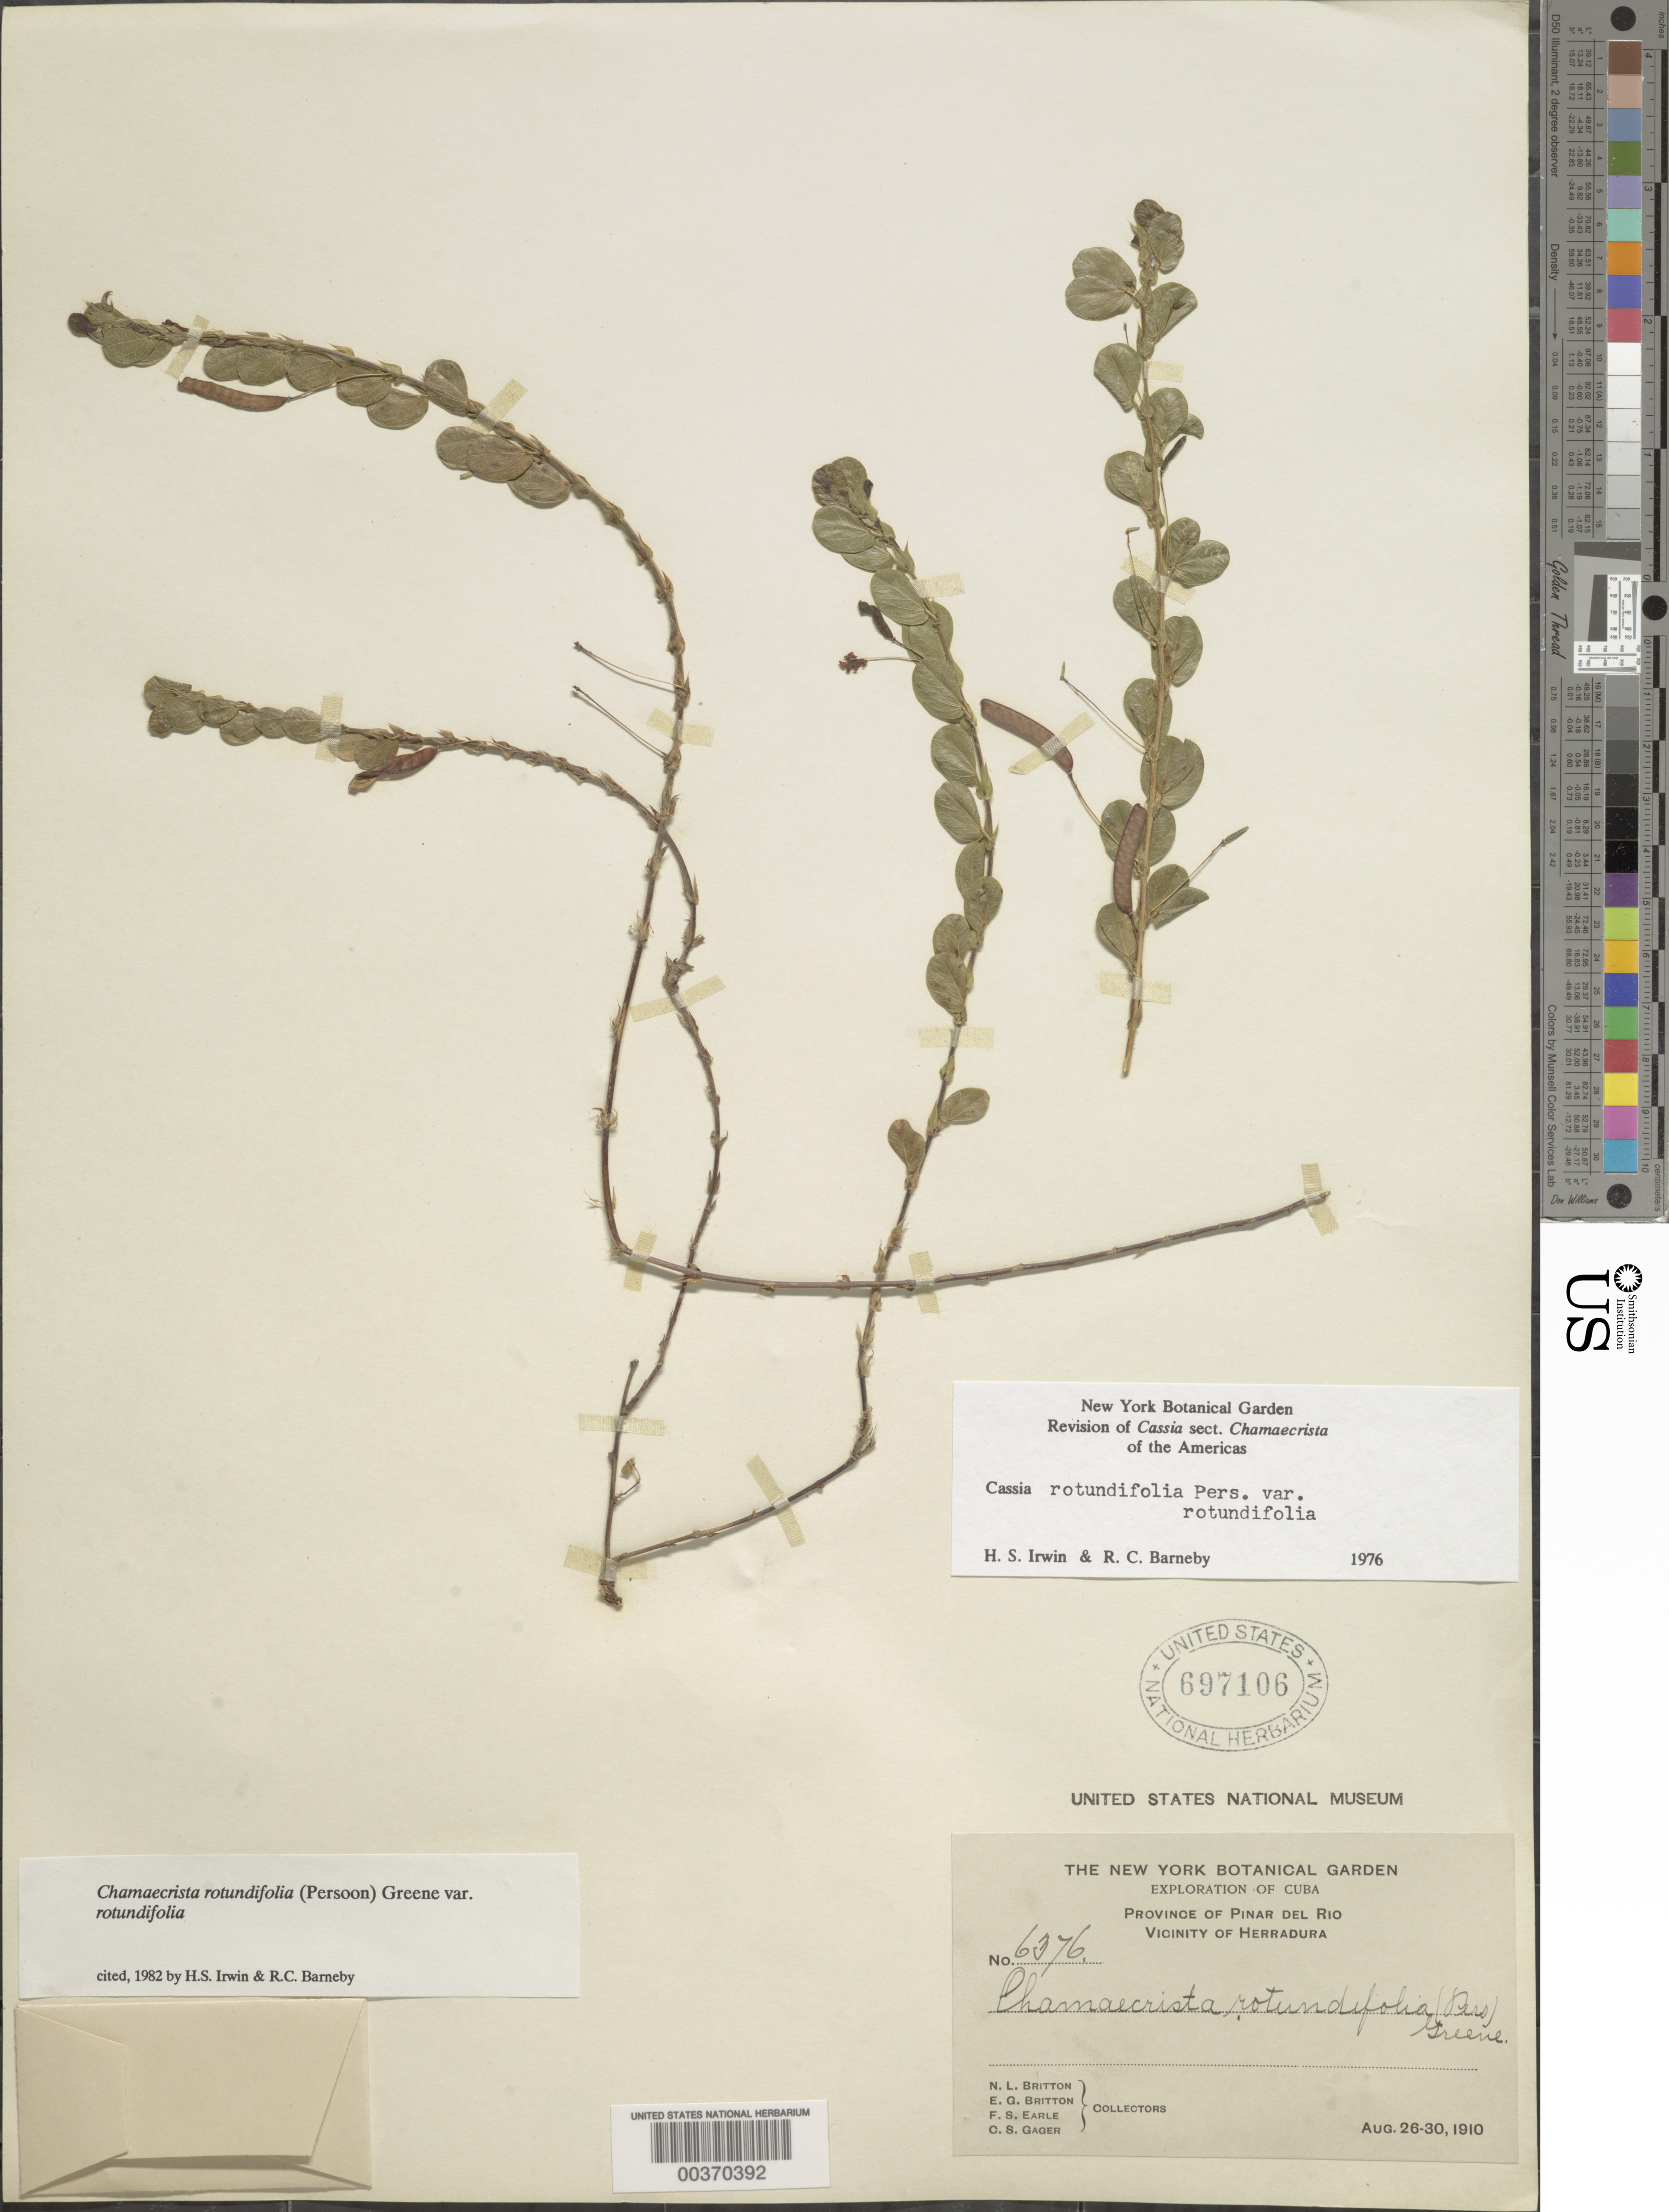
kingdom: Plantae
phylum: Tracheophyta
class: Magnoliopsida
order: Fabales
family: Fabaceae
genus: Chamaecrista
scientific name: Chamaecrista rotundifolia var. rotundifolia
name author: (Pers.) Greene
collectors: N. Britton, E. G. Britton, F. S. Earle & C. Gager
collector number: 6376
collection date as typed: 26 Aug 1910 to 30 Aug 1910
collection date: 1910-08-26/1910-08-30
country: Cuba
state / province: Pinar del Río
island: Greater Antilles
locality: Vicinity of herradura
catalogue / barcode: US 697106